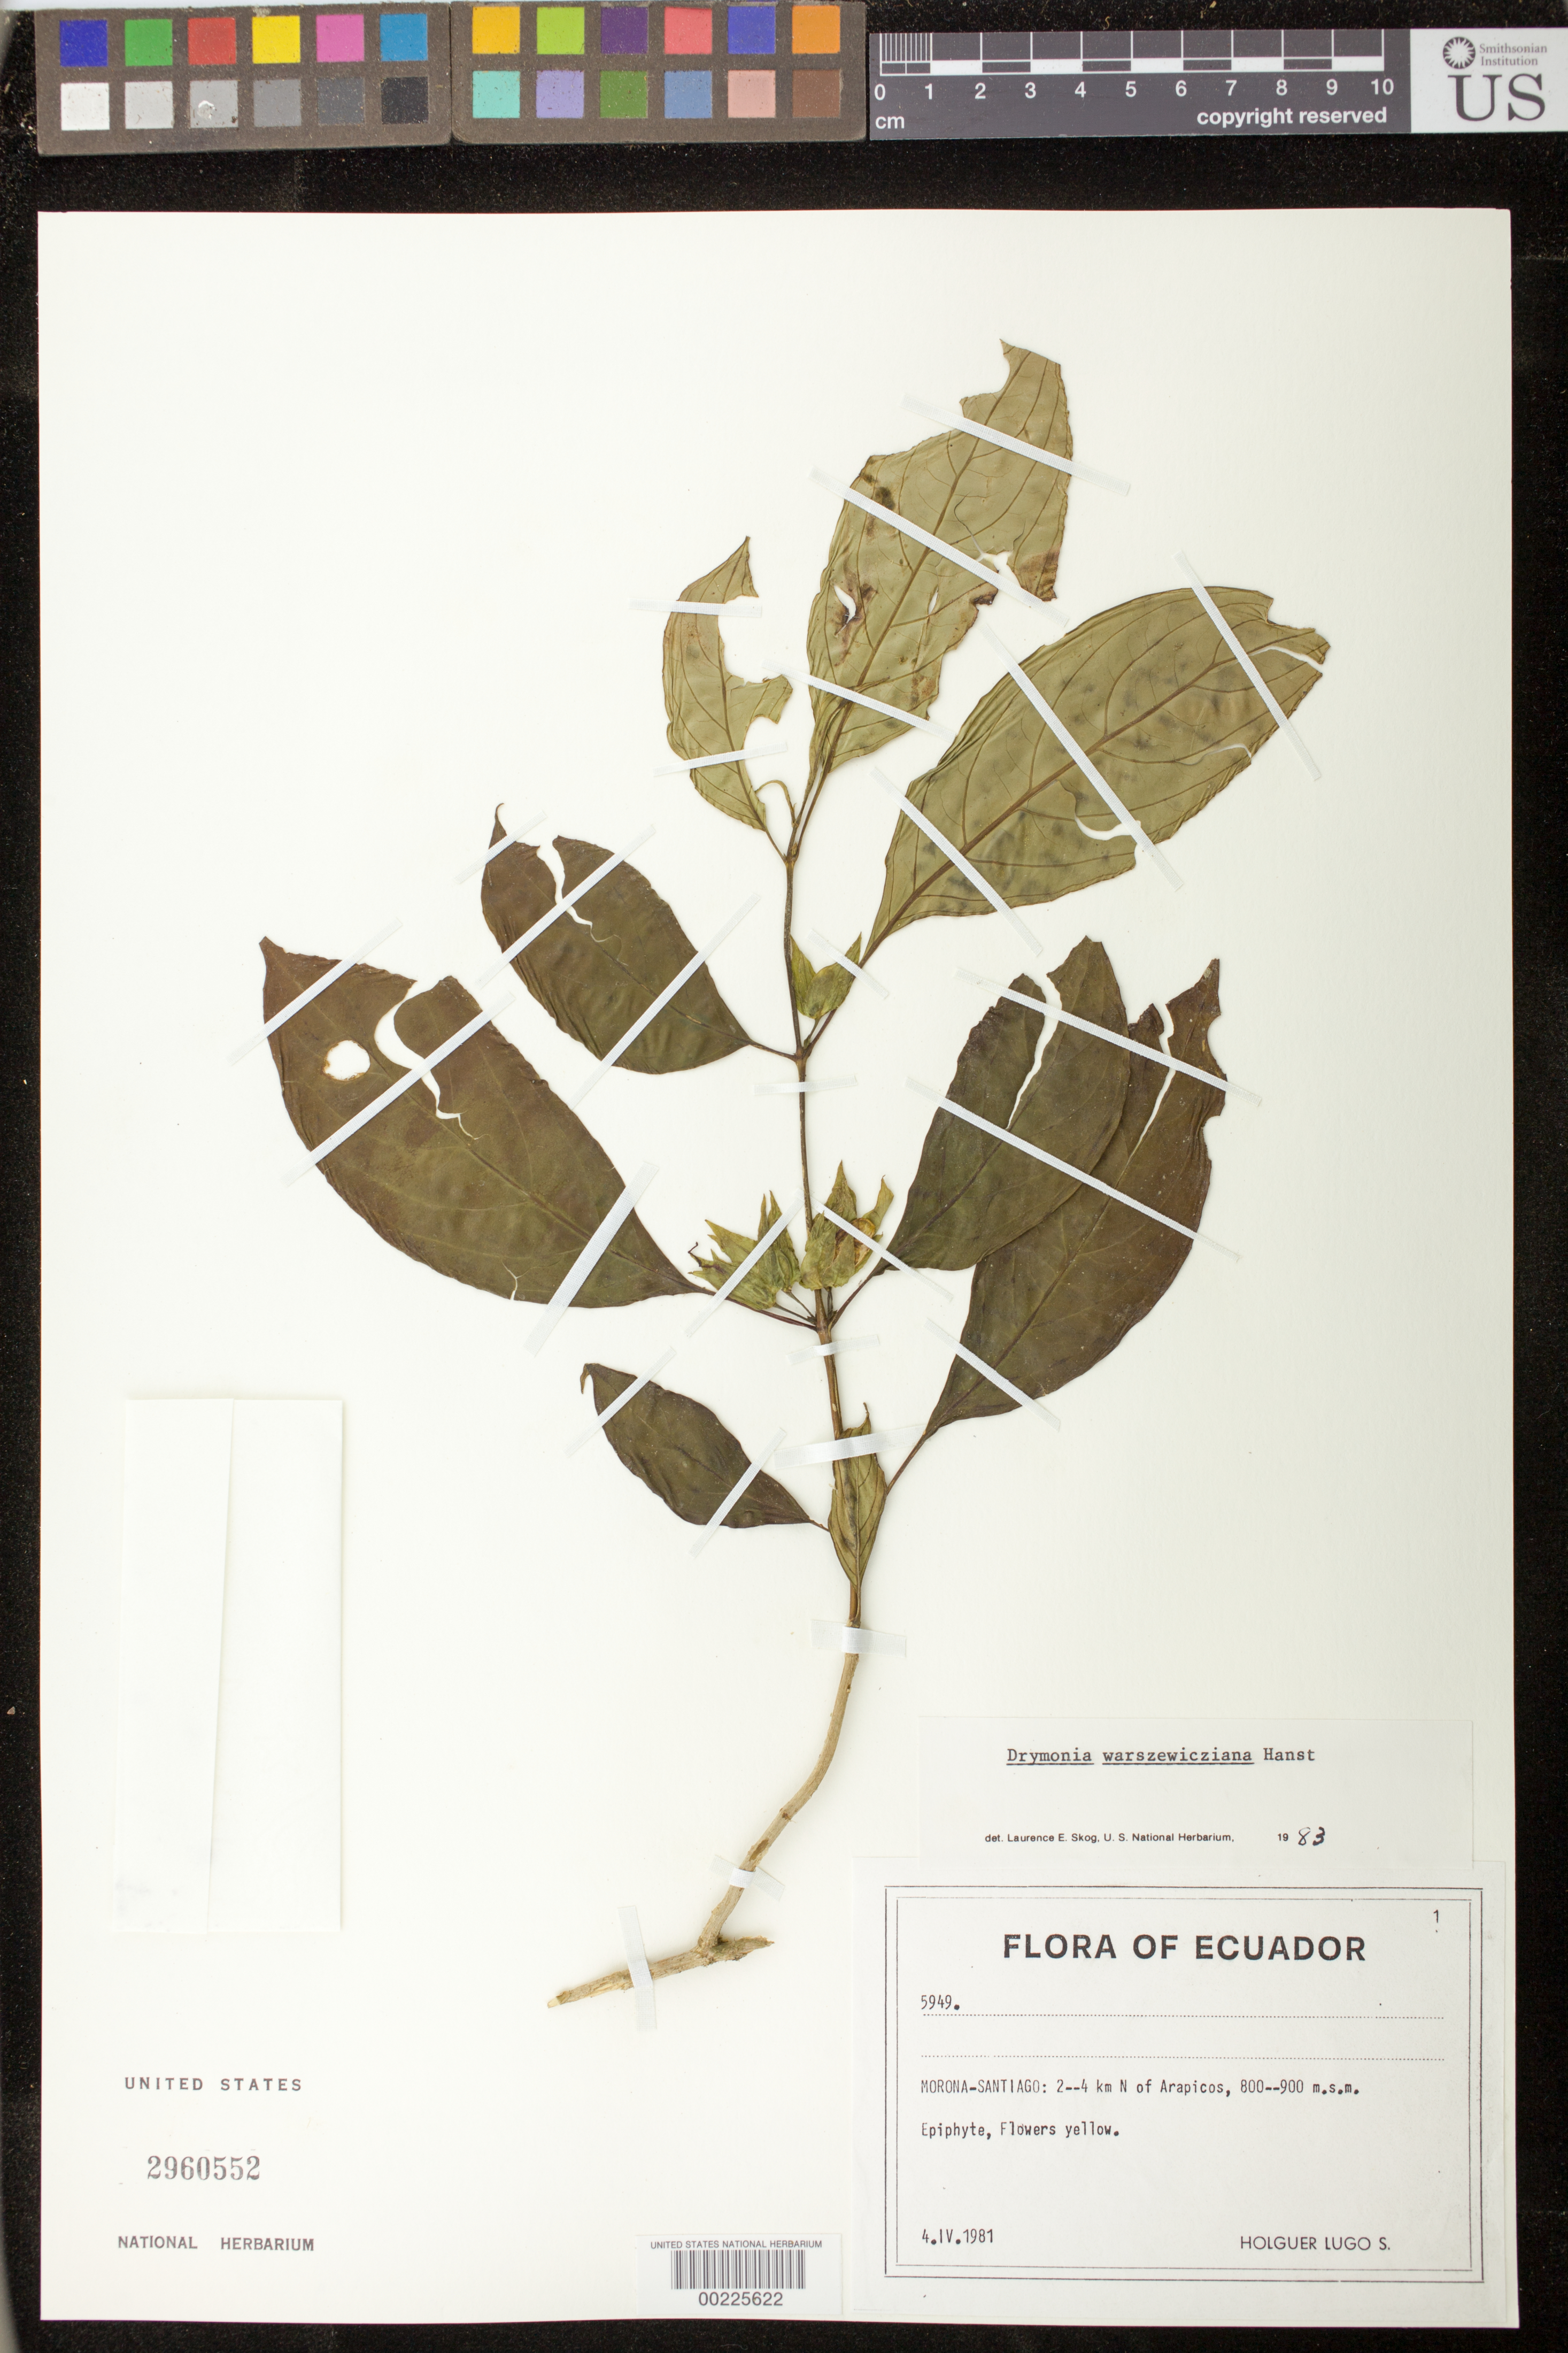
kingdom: Plantae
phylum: Tracheophyta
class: Magnoliopsida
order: Lamiales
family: Gesneriaceae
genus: Drymonia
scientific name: Drymonia warszewicziana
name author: Hanst.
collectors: H. Lugo S.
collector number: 5949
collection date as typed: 04 Apr 1981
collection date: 1981-04-04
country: Ecuador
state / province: Morona-Santiago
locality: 2--4 km N of Arapicos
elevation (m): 800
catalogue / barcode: US 2960552